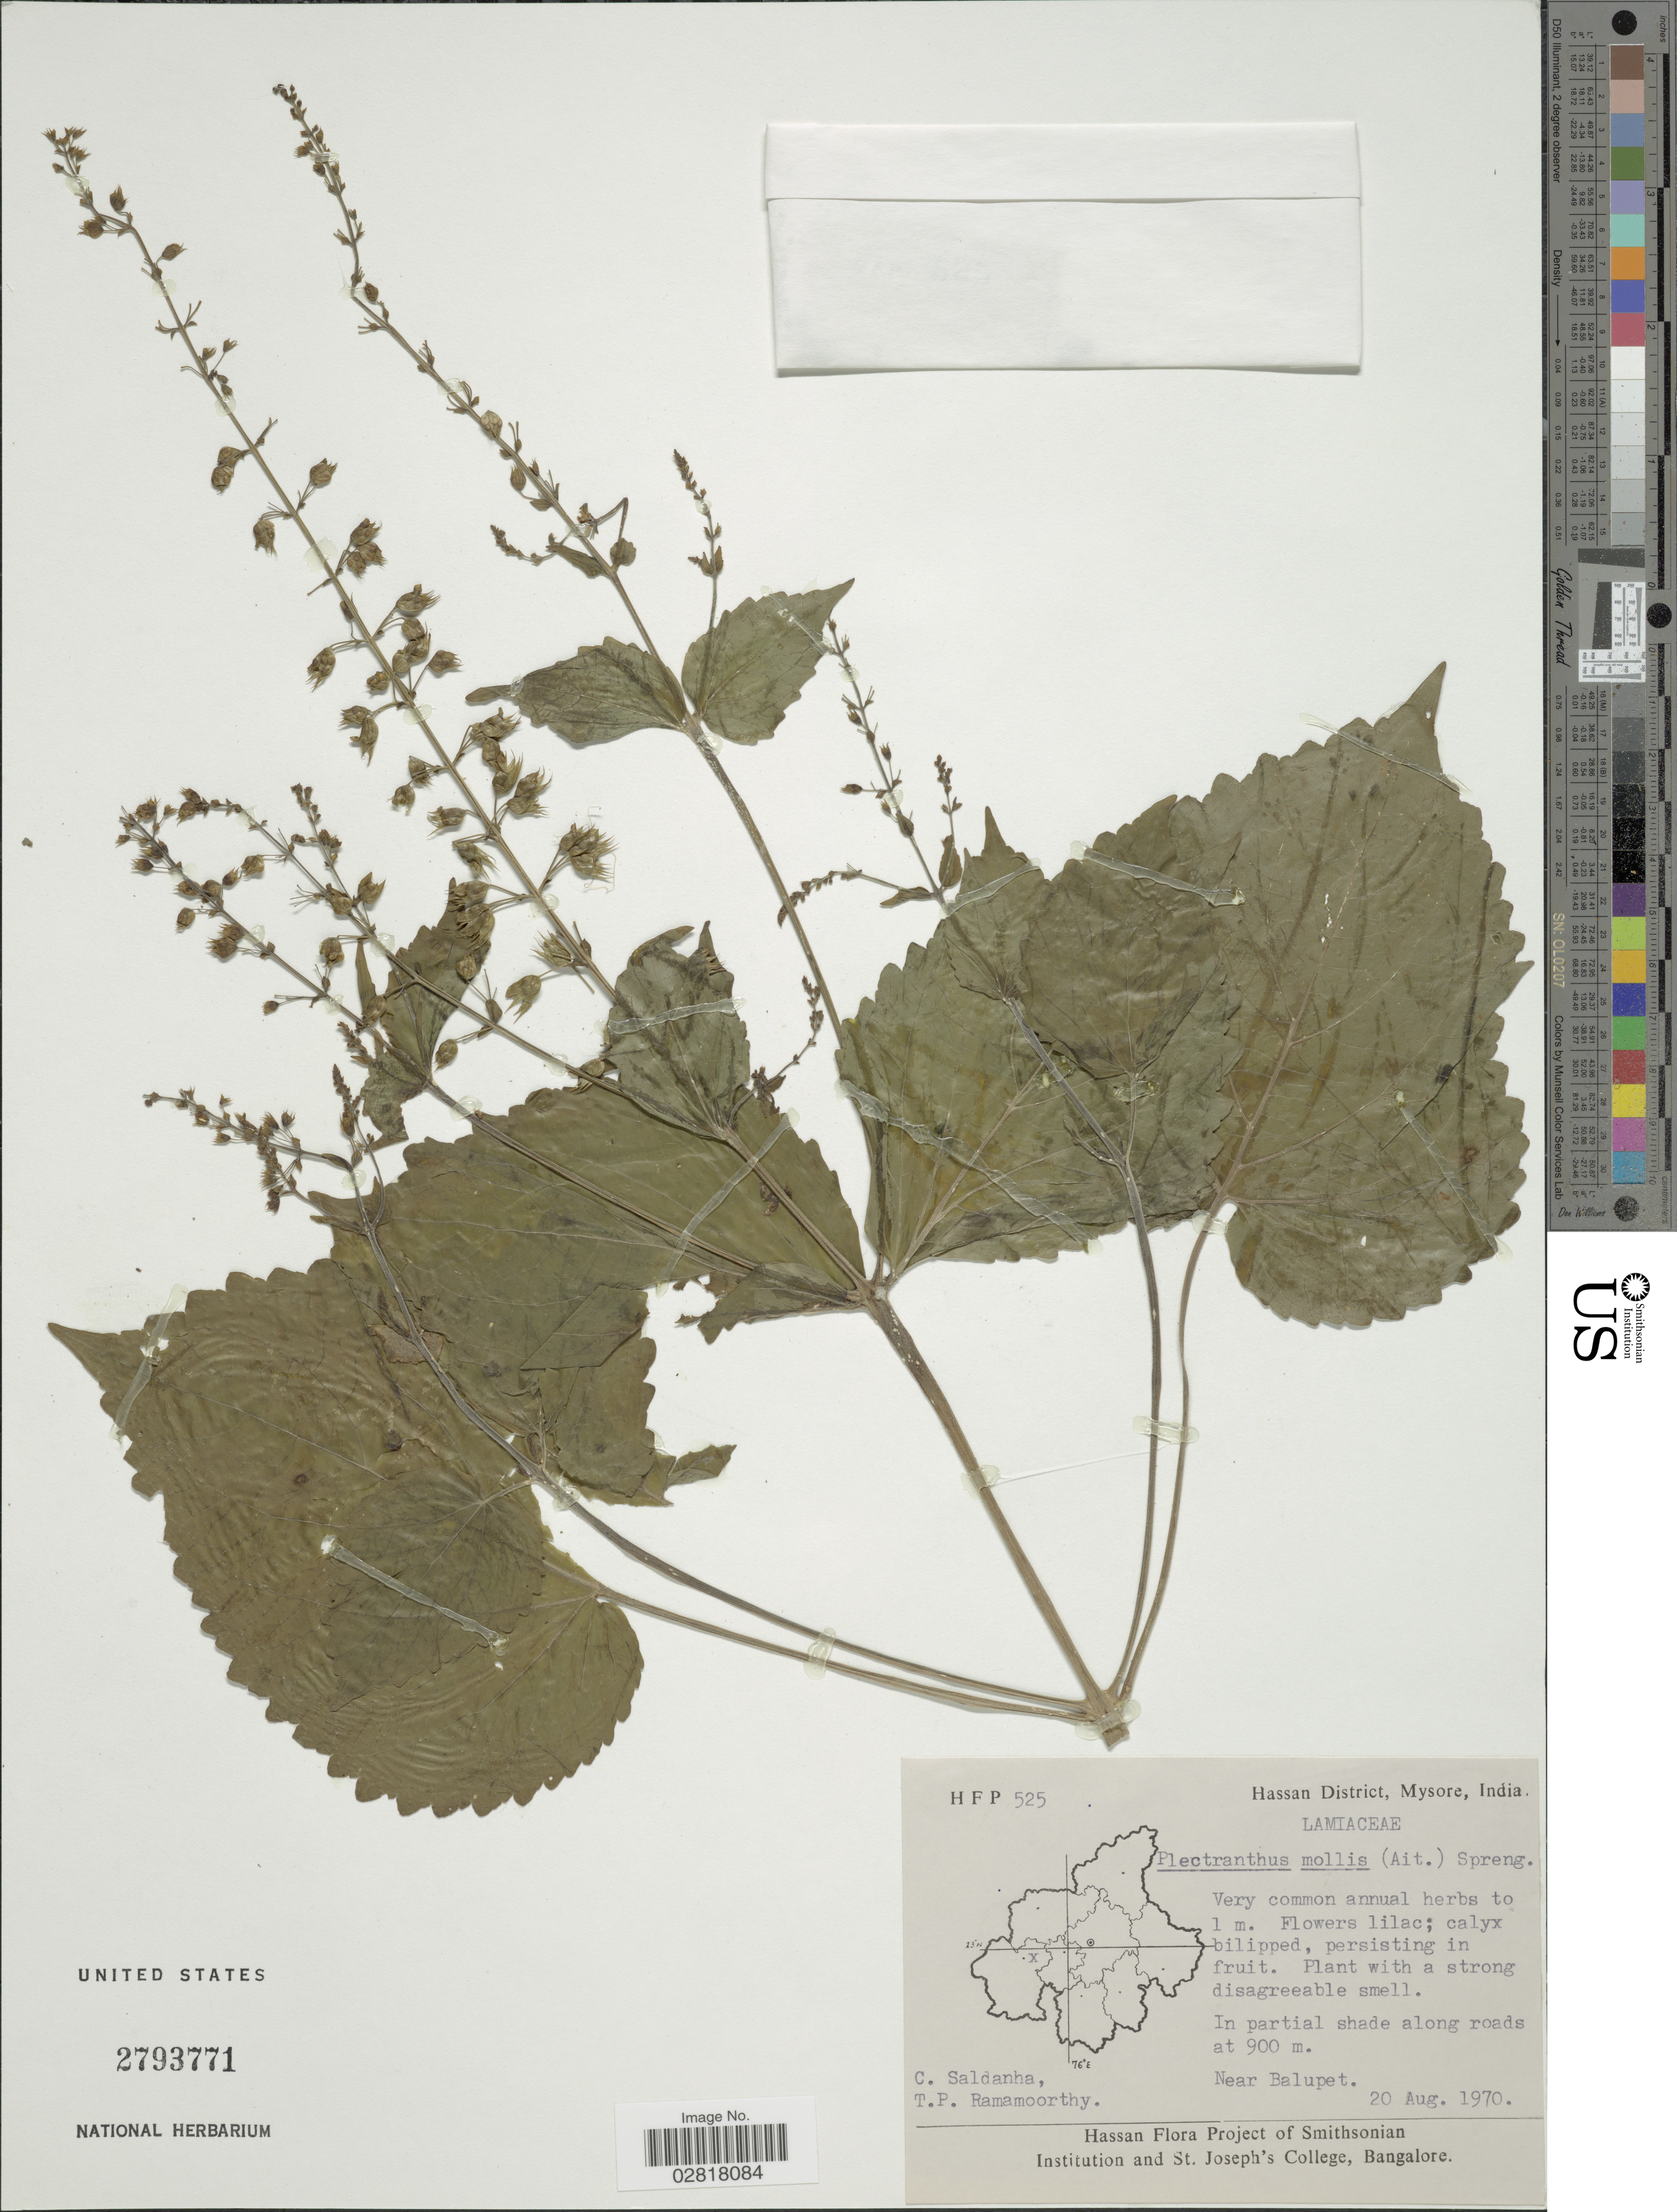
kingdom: Plantae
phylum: Tracheophyta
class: Magnoliopsida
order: Lamiales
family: Lamiaceae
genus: Plectranthus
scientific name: Plectranthus mollis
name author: (Aiton) Spreng.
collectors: C. Saldanha & T. P. Ramamoorthy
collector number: HFP525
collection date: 1970-08-20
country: India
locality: Hassan District, Mysore, near Balupet.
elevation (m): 900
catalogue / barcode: US 2793771